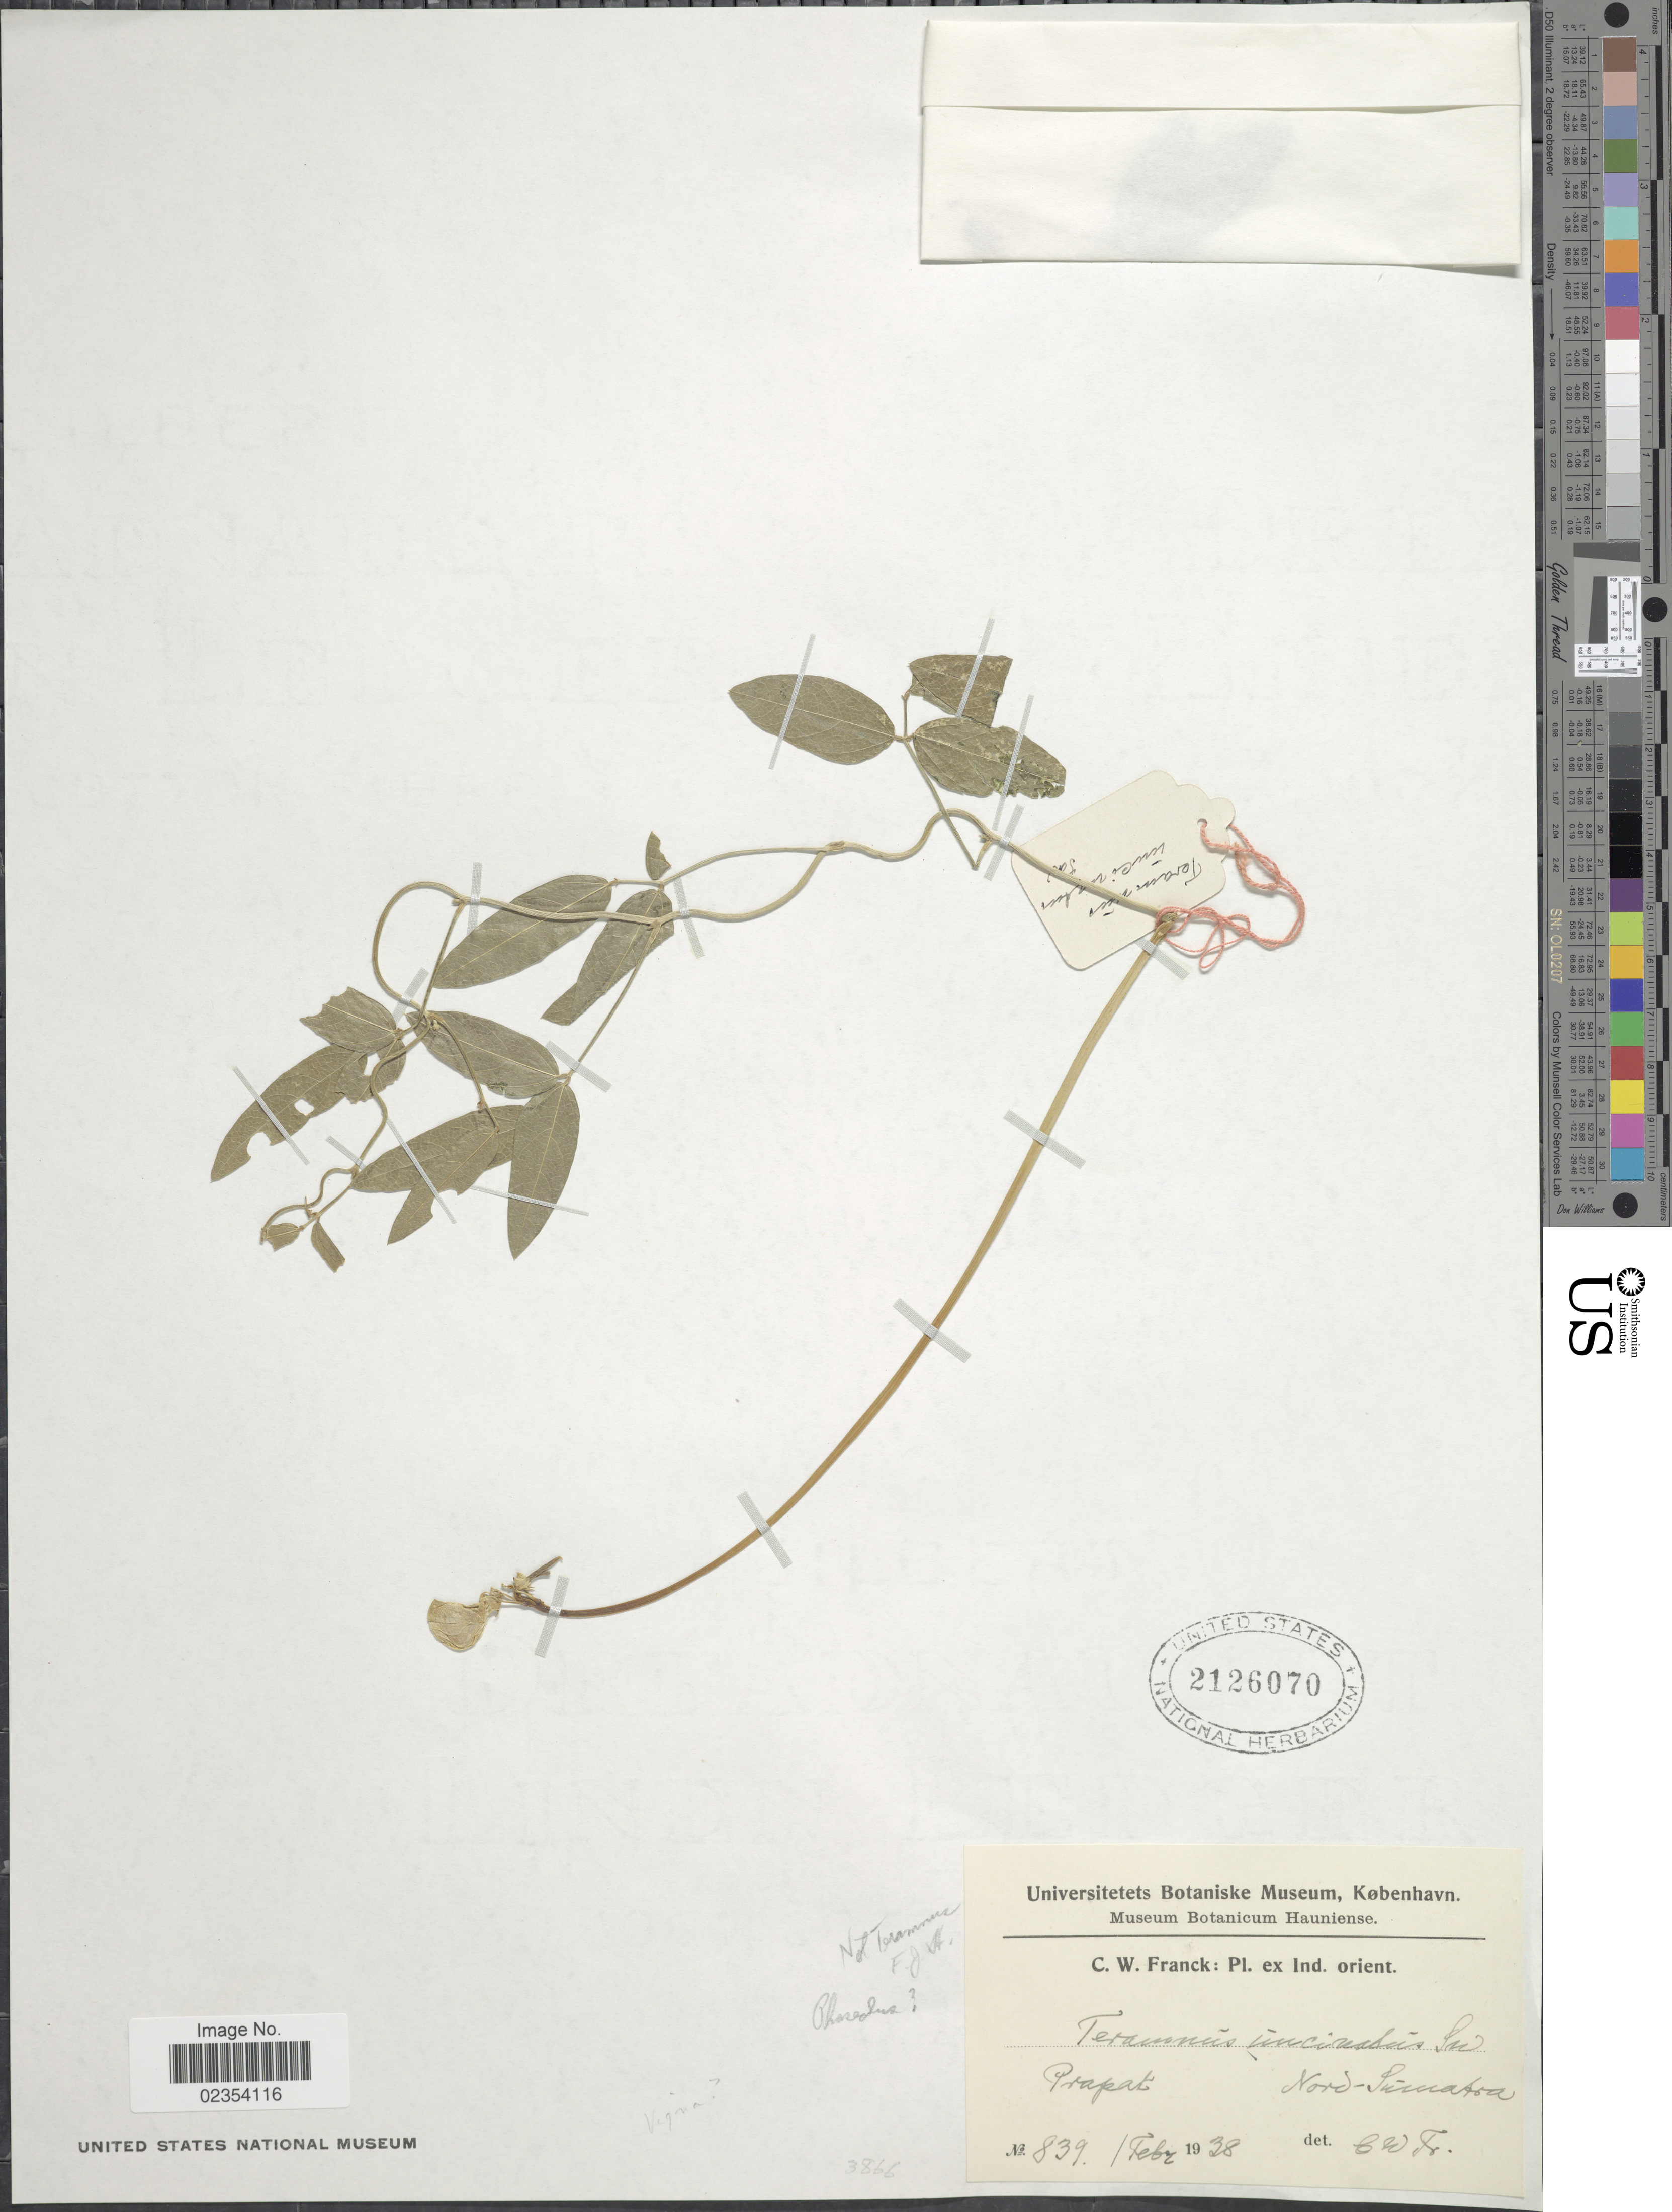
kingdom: Plantae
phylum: Tracheophyta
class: Magnoliopsida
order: Fabales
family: Fabaceae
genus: Vigna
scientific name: Vigna sp.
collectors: C. Franck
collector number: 839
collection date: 1938-02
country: Indonesia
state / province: Sumatra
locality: Parapat, Nord-Sumatra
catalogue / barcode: US 2126070